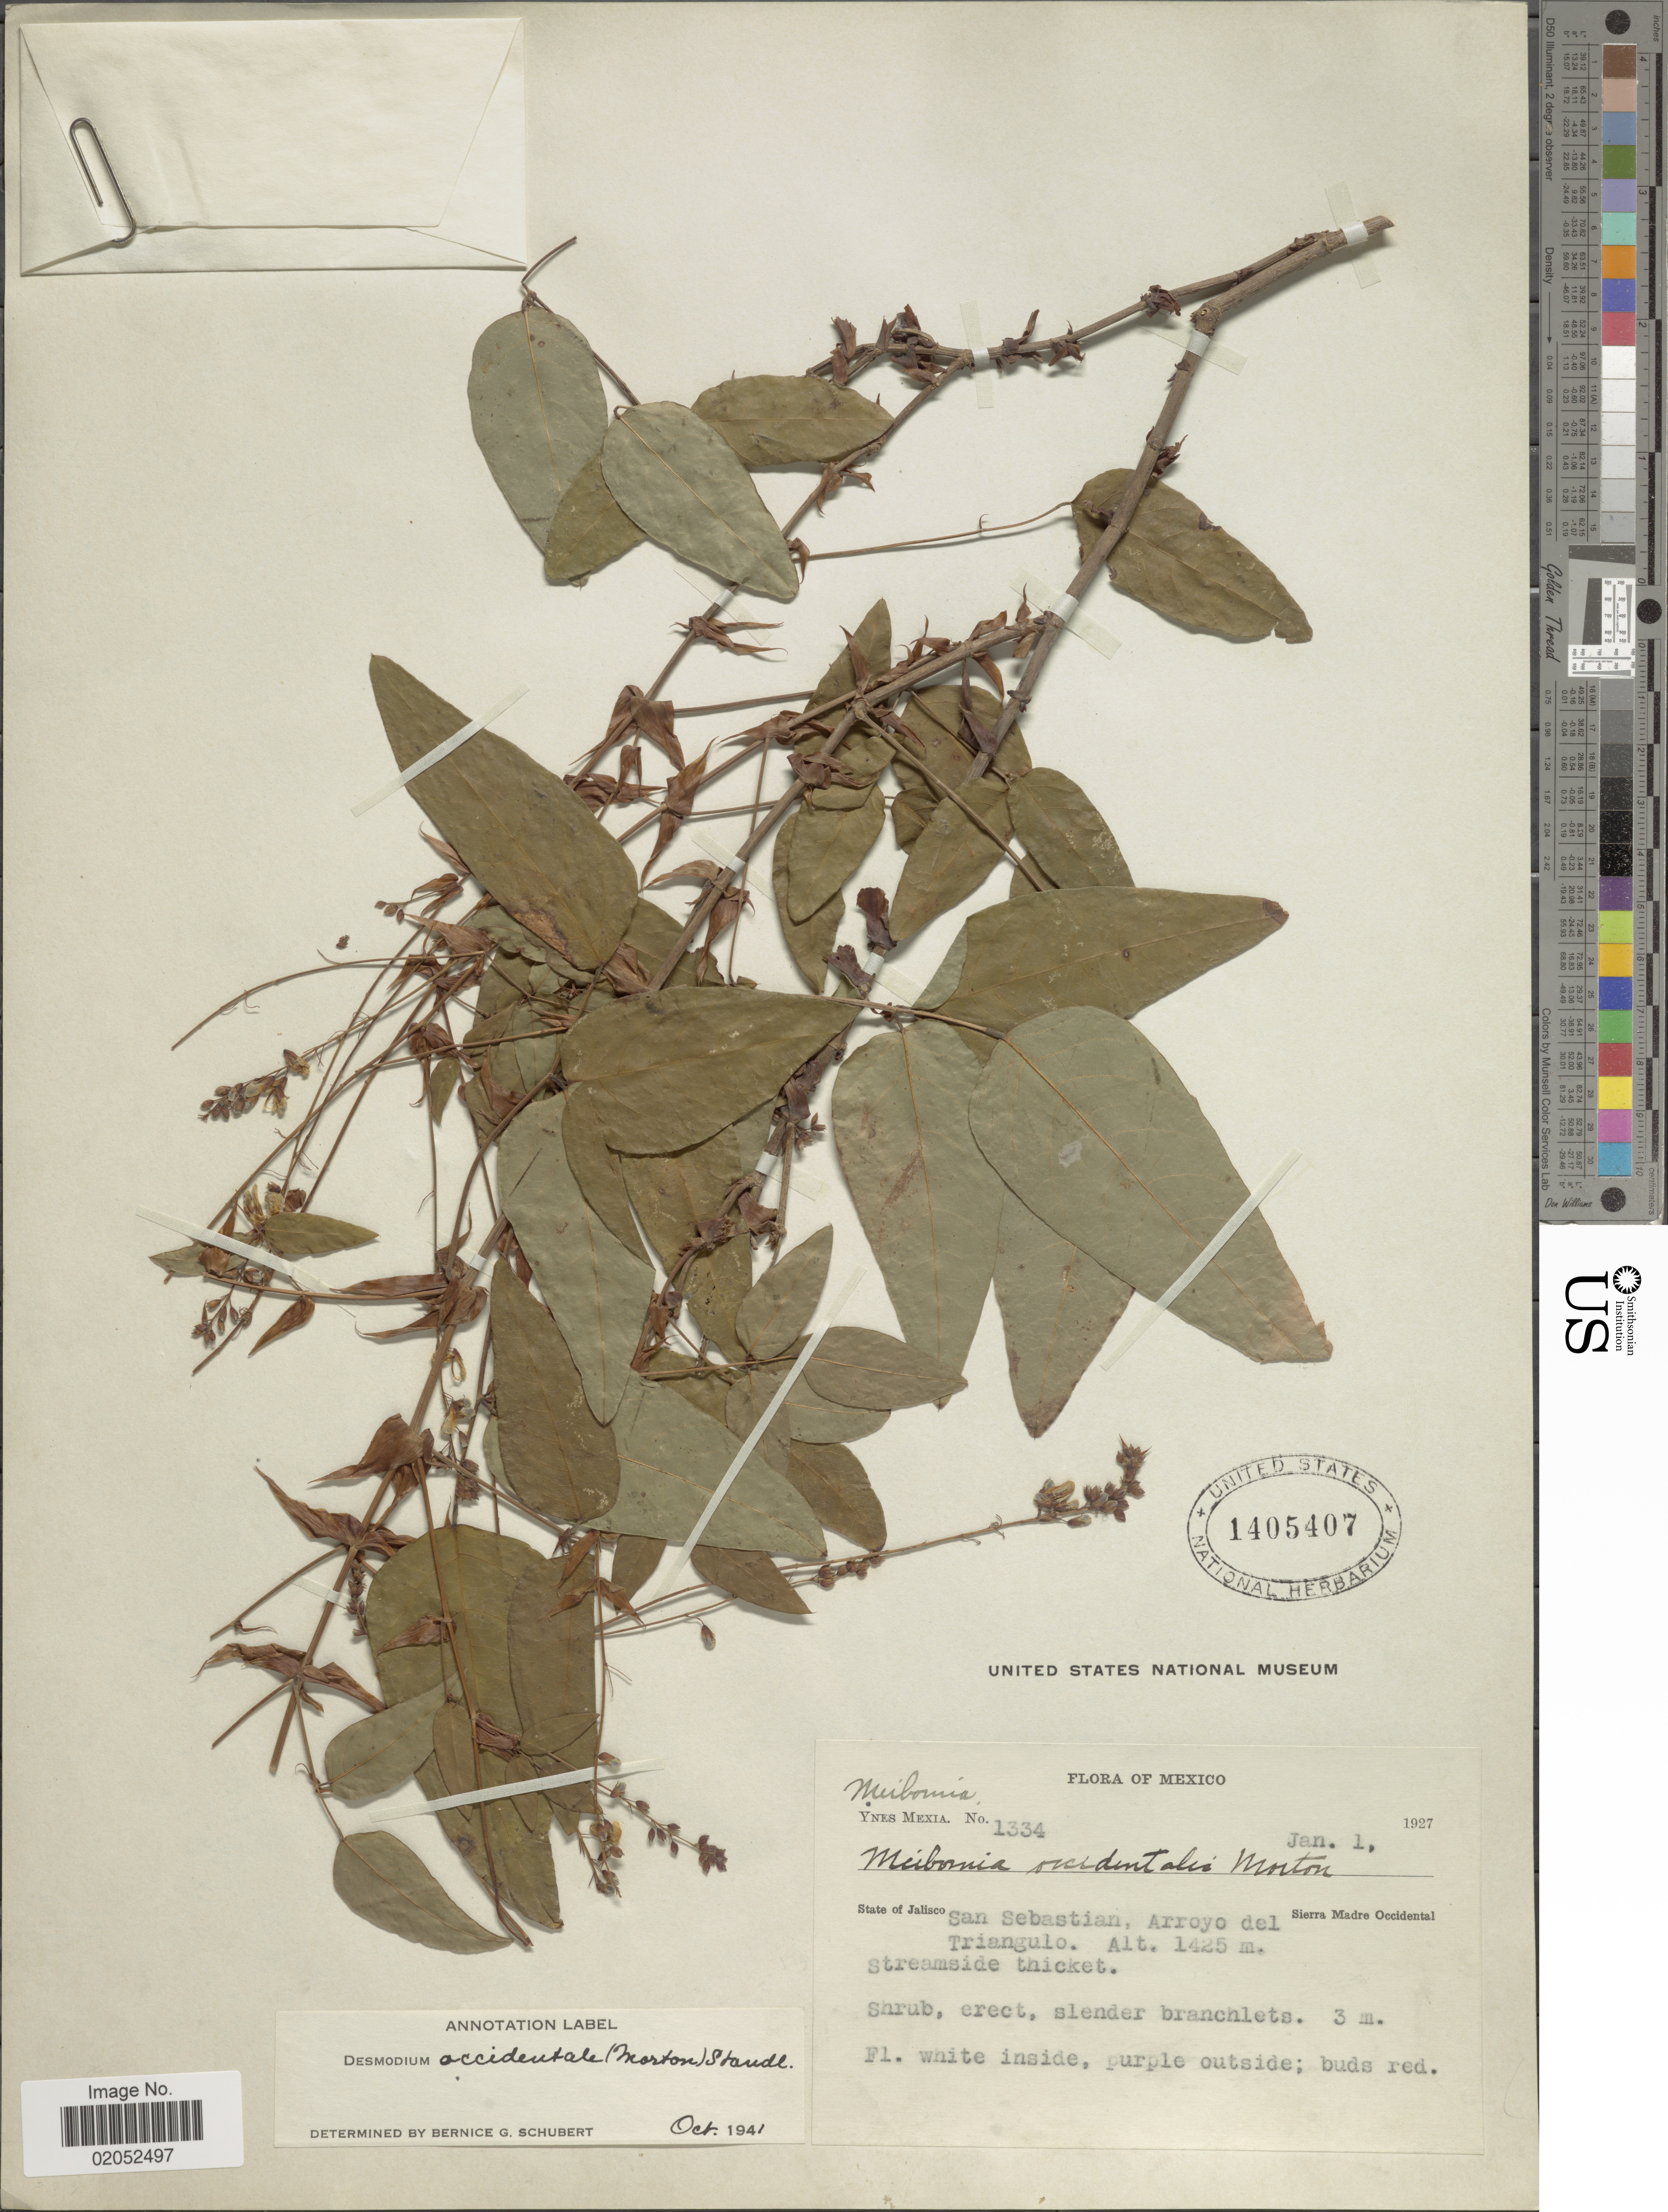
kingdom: Plantae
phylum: Tracheophyta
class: Magnoliopsida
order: Fabales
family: Fabaceae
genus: Desmodium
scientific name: Desmodium occidentale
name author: (C.V. Morton) Standl.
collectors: Y. Mexia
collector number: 1334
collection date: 1927-01-01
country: Mexico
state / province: Jalisco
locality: State of Jalisco: San Sebastian, Arroyo del Traingulo, Sierra Madre Occidental.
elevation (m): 1425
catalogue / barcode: US 1405407